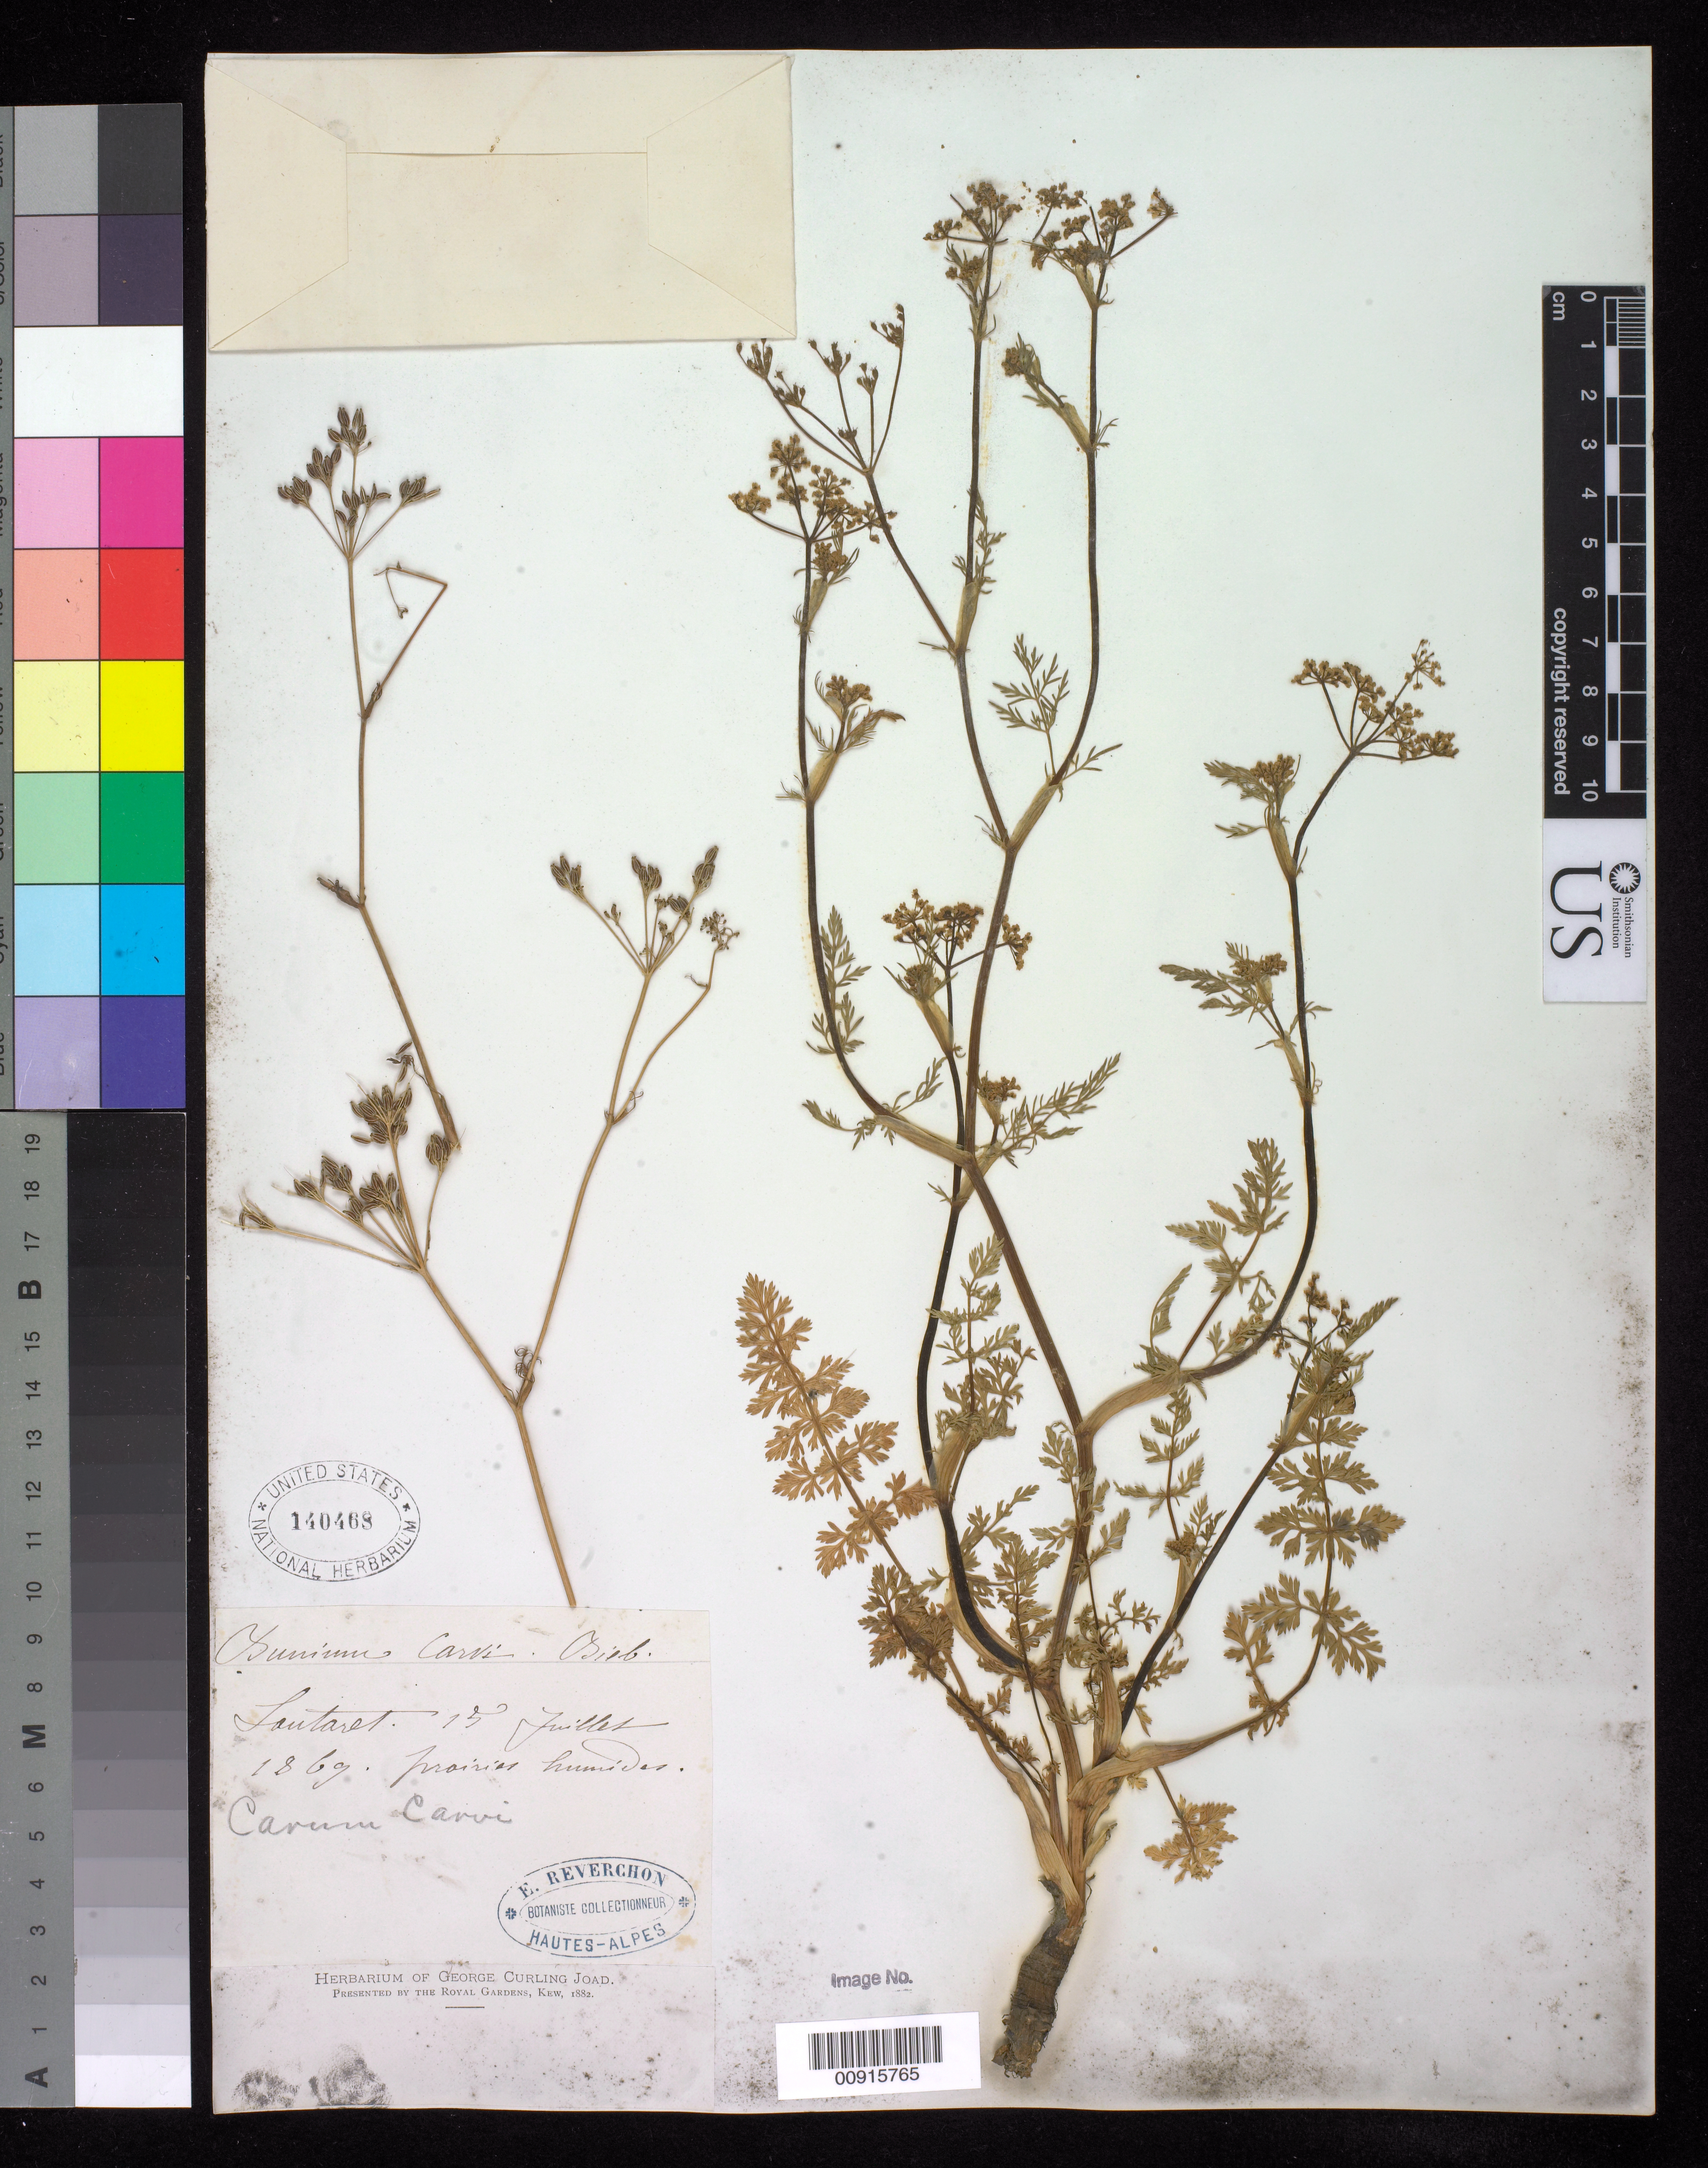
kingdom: Plantae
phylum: Tracheophyta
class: Magnoliopsida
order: Apiales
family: Apiaceae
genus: Carum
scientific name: Carum carvi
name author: L.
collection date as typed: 15 Jul 1869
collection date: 1869-07-15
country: France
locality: Lautaret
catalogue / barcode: US 140468